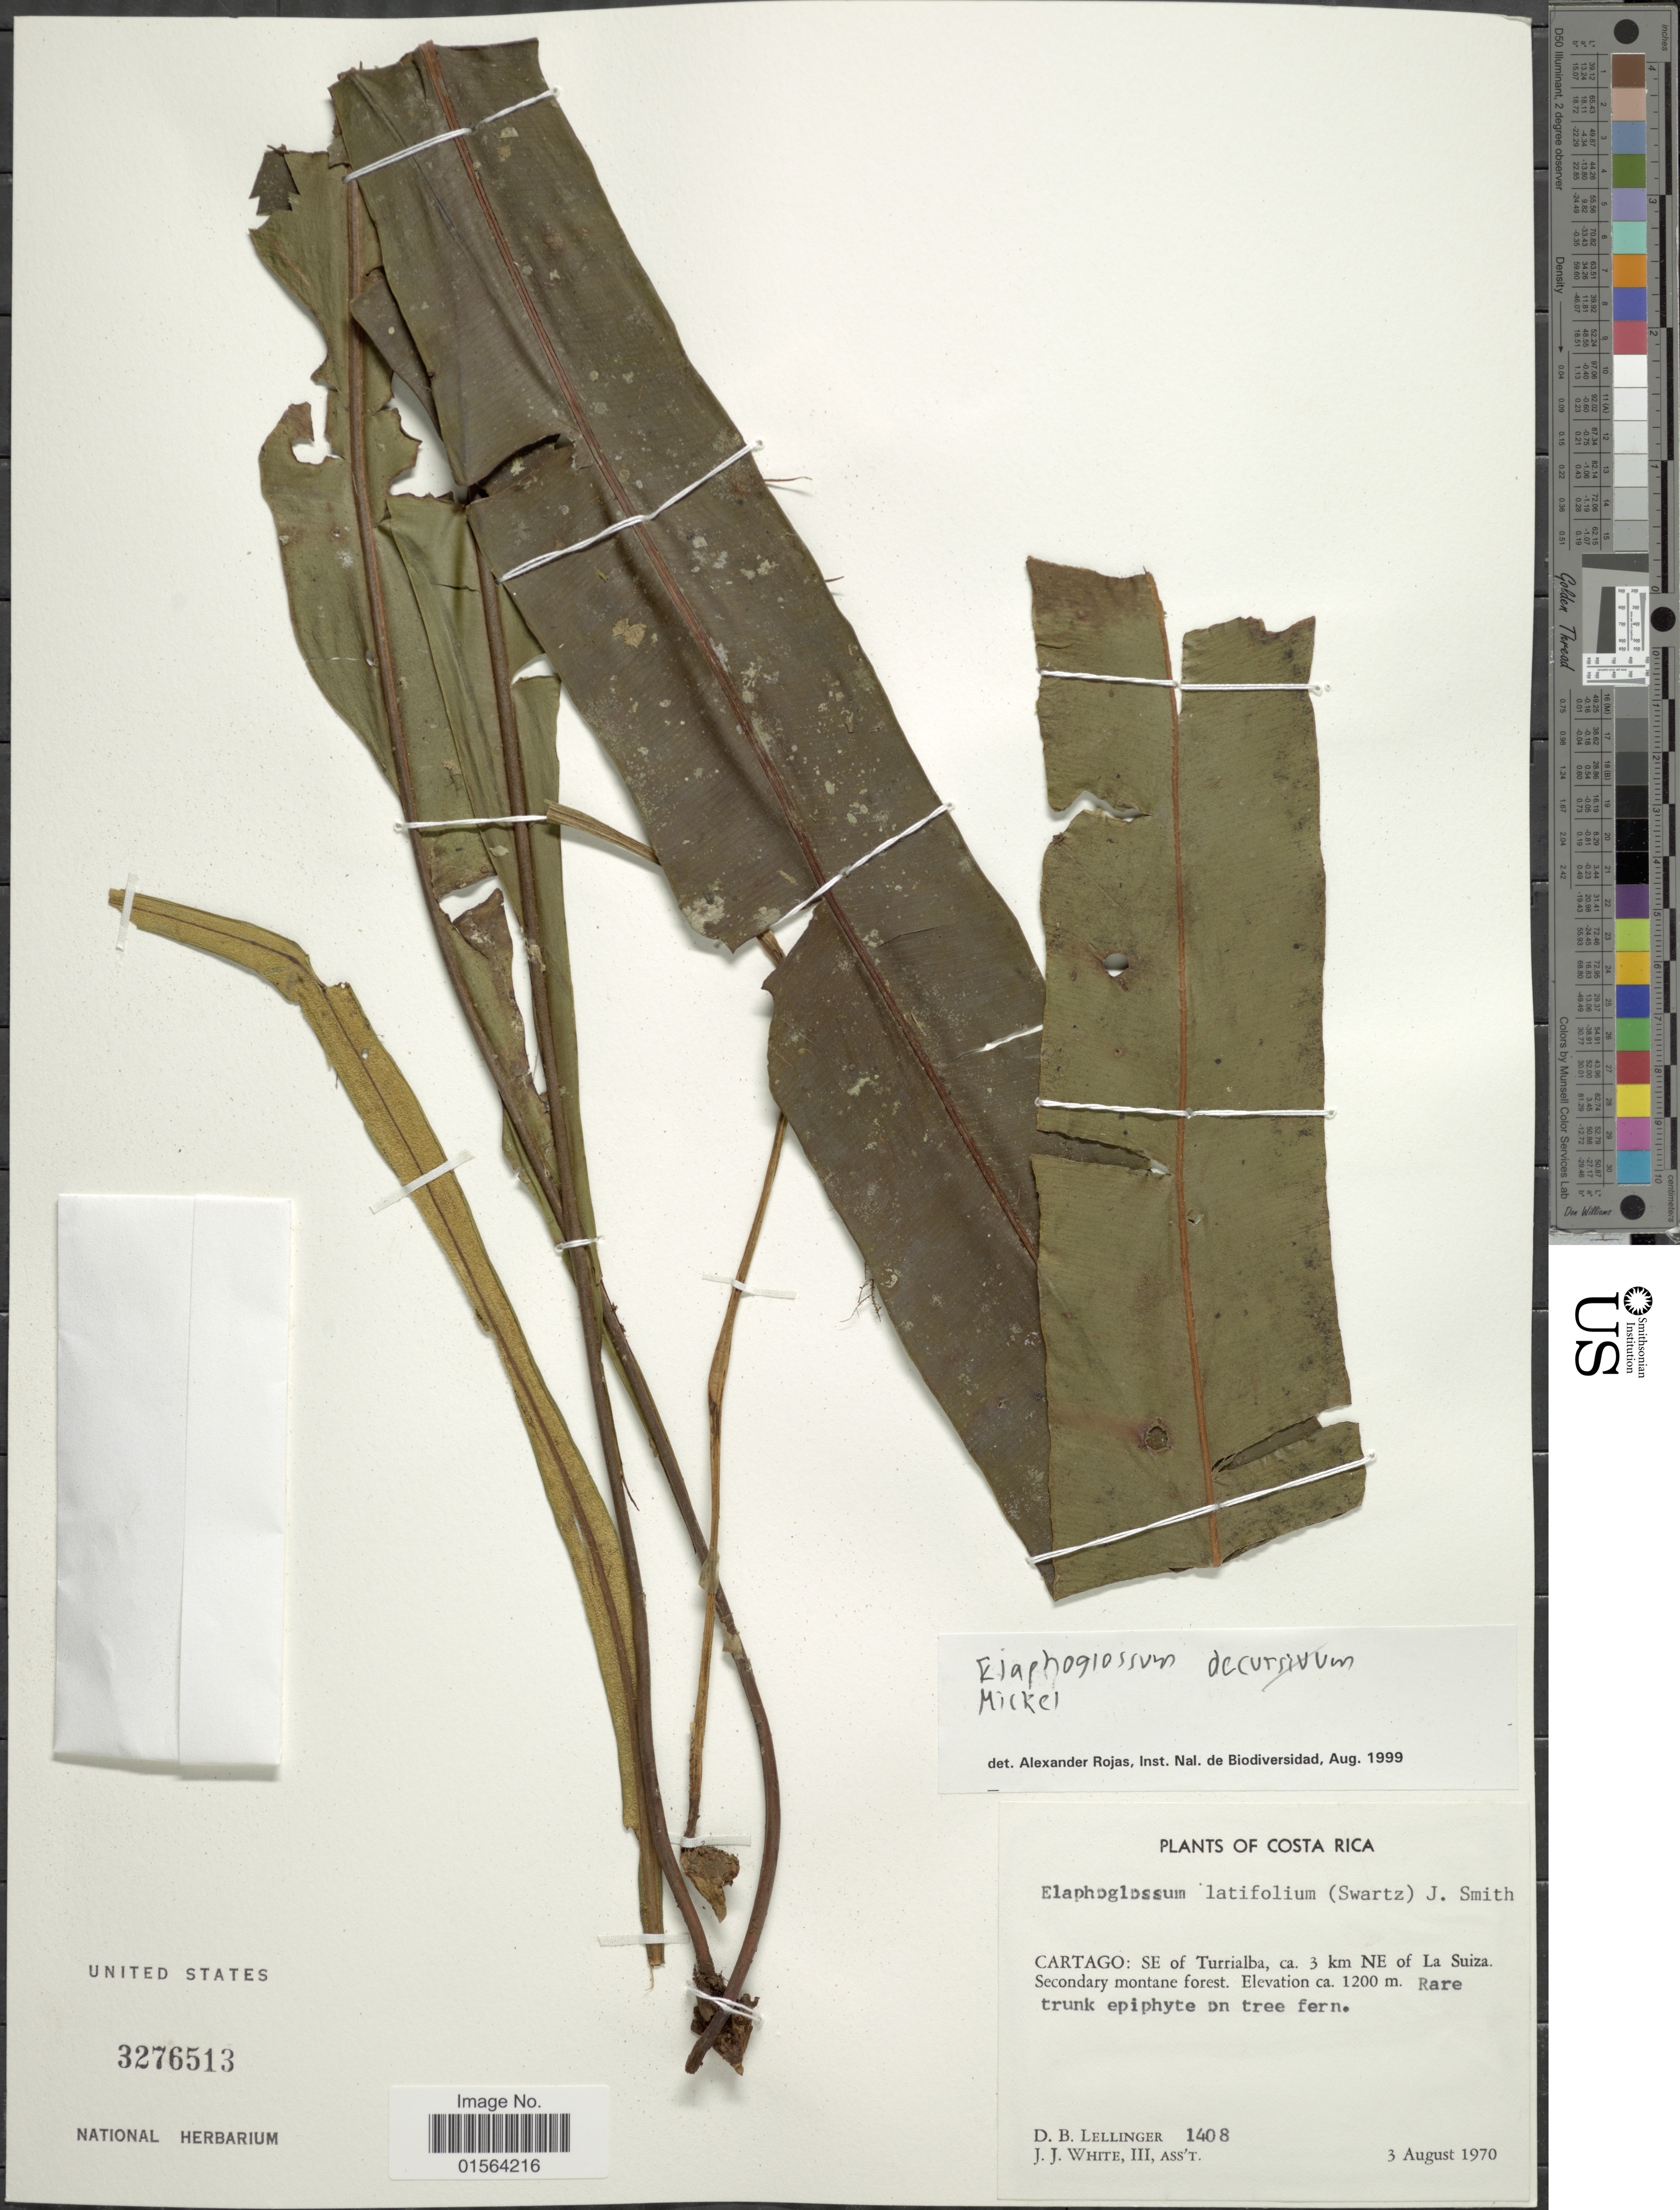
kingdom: Plantae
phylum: Tracheophyta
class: Polypodiopsida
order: Polypodiales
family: Dryopteridaceae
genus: Elaphoglossum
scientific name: Elaphoglossum latifolium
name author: (Sw.) J. Sm.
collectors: D. B. Lellinger & J. J. White III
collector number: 1408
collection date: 1970-08-03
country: Costa Rica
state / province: Cartago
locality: Cartago: SE of Turrialba, ca 3 km NE of La Suiza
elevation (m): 1200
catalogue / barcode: US 3276513